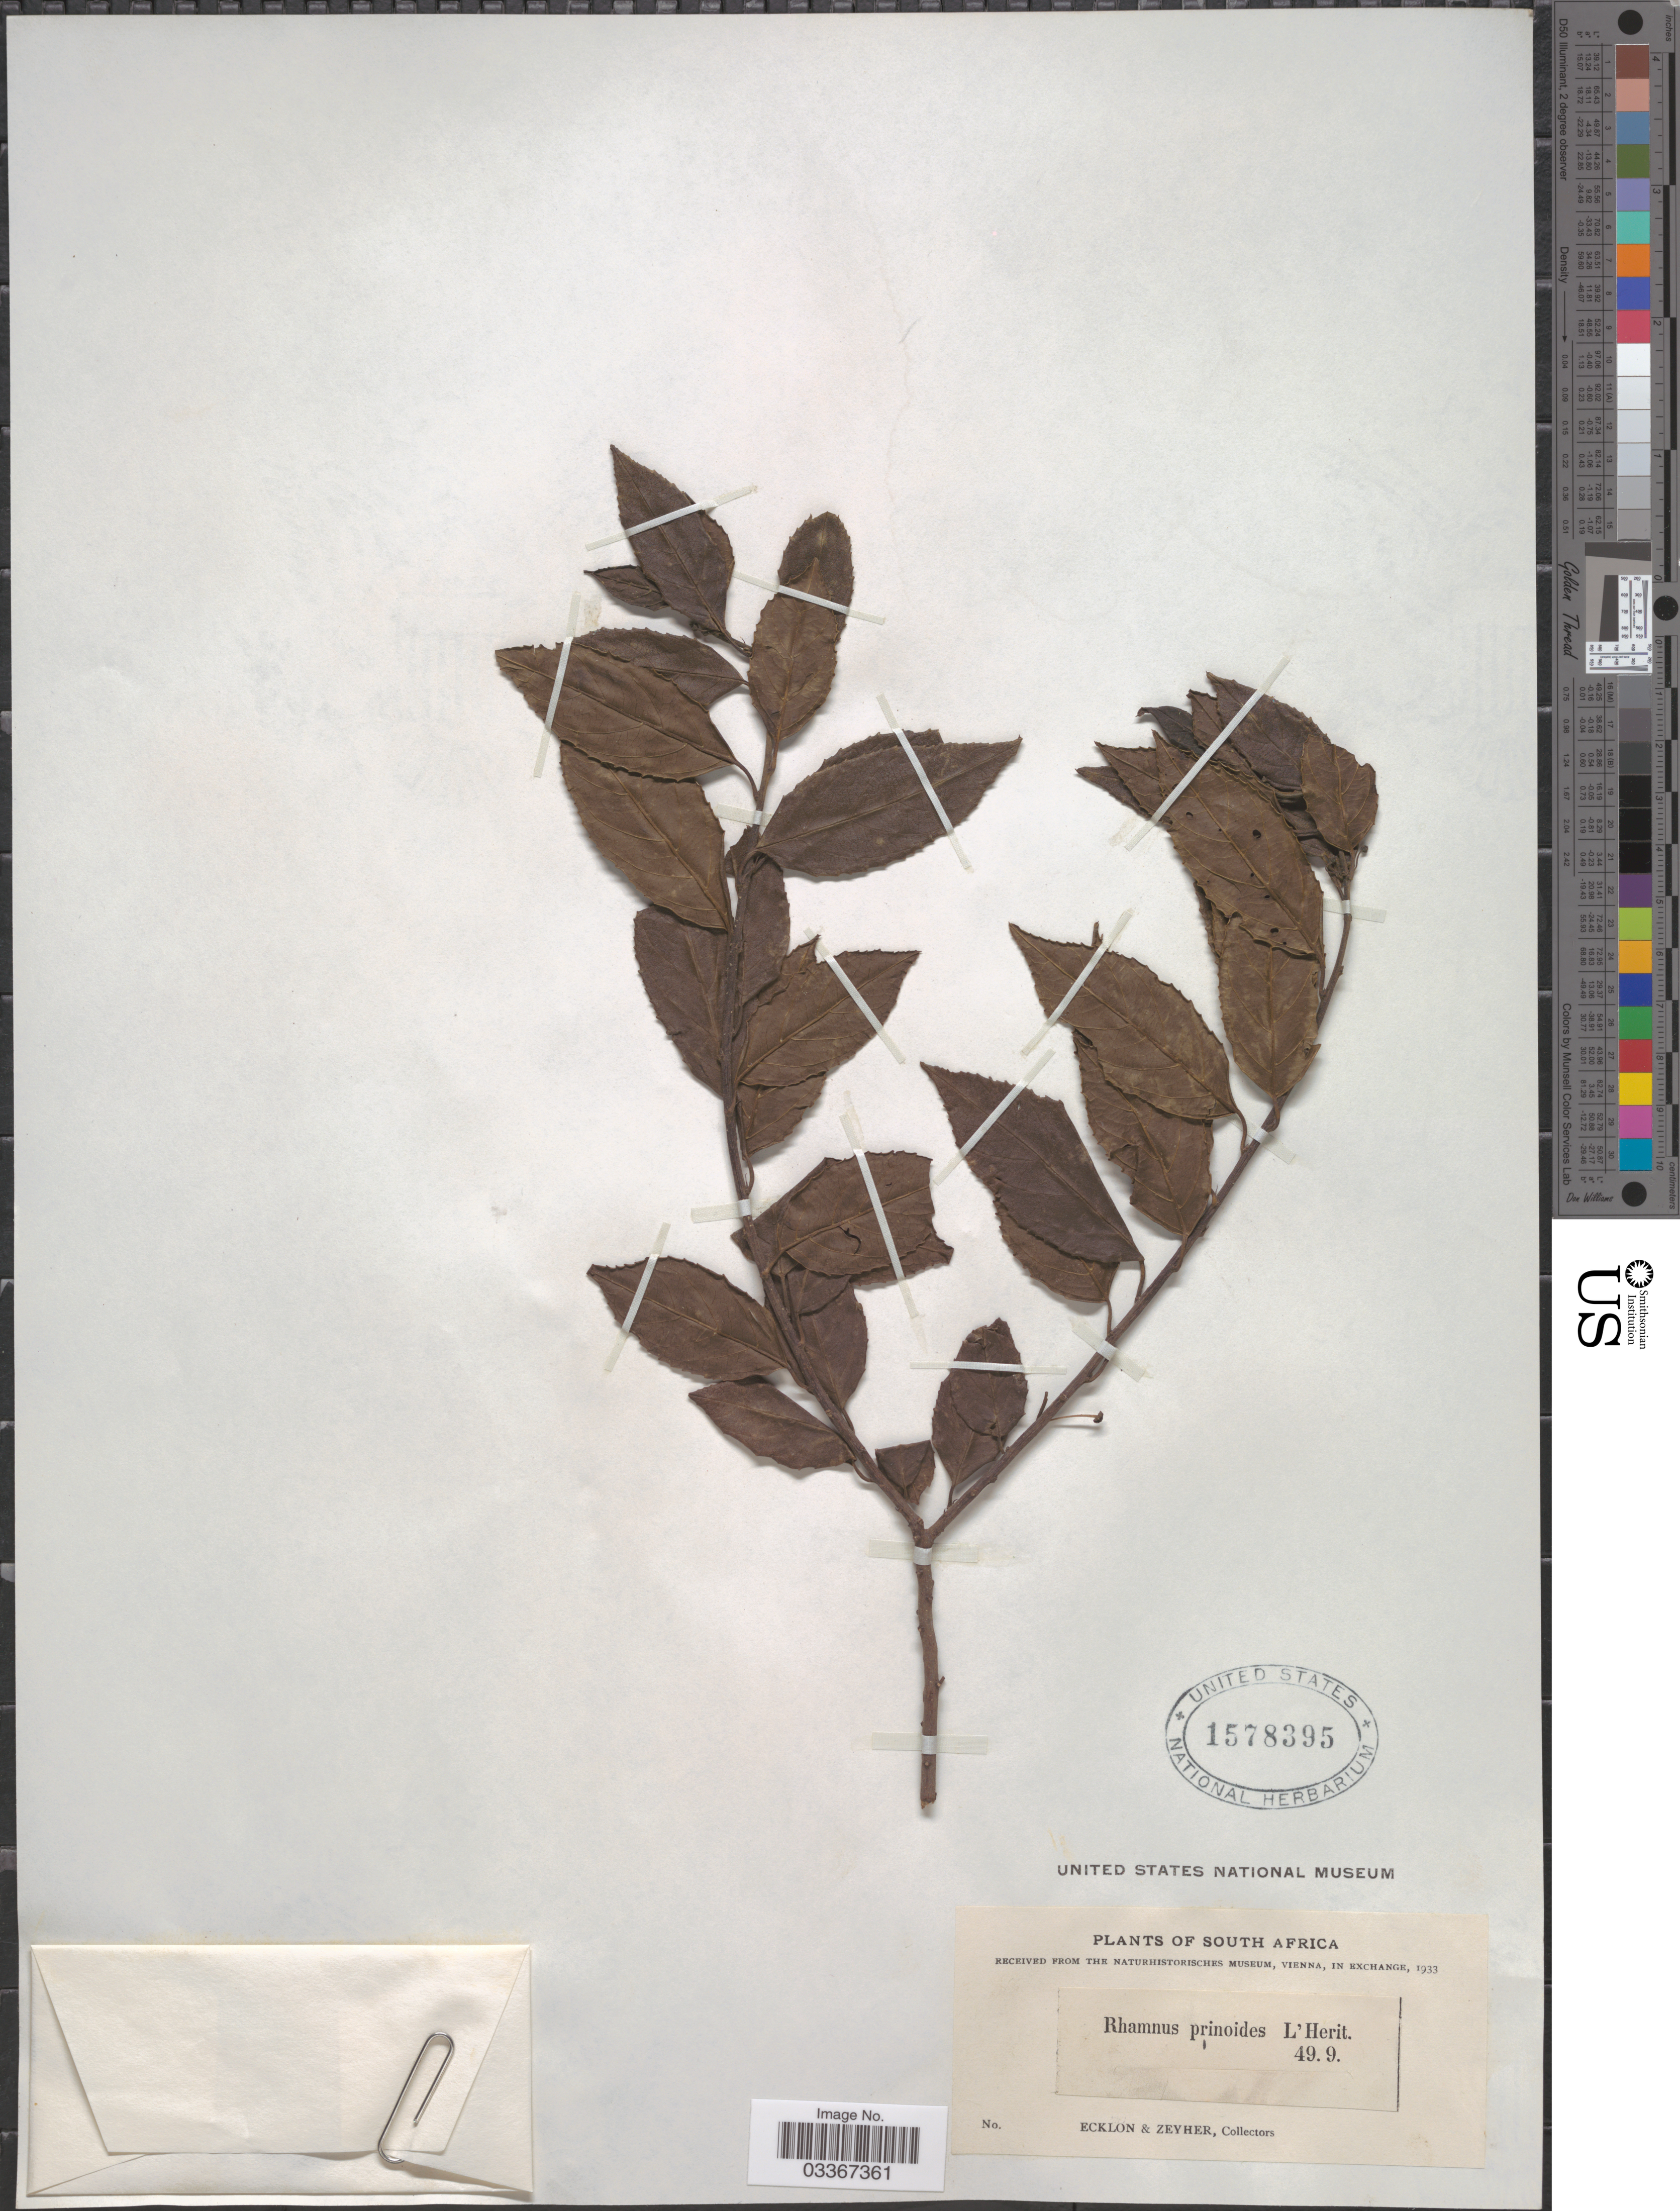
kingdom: Plantae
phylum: Tracheophyta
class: Magnoliopsida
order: Rosales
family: Rhamnaceae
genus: Rhamnus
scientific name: Rhamnus prinoides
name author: L'Hér.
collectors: -. Ecklon & -. Zeyher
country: South Africa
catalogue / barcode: US 1578395